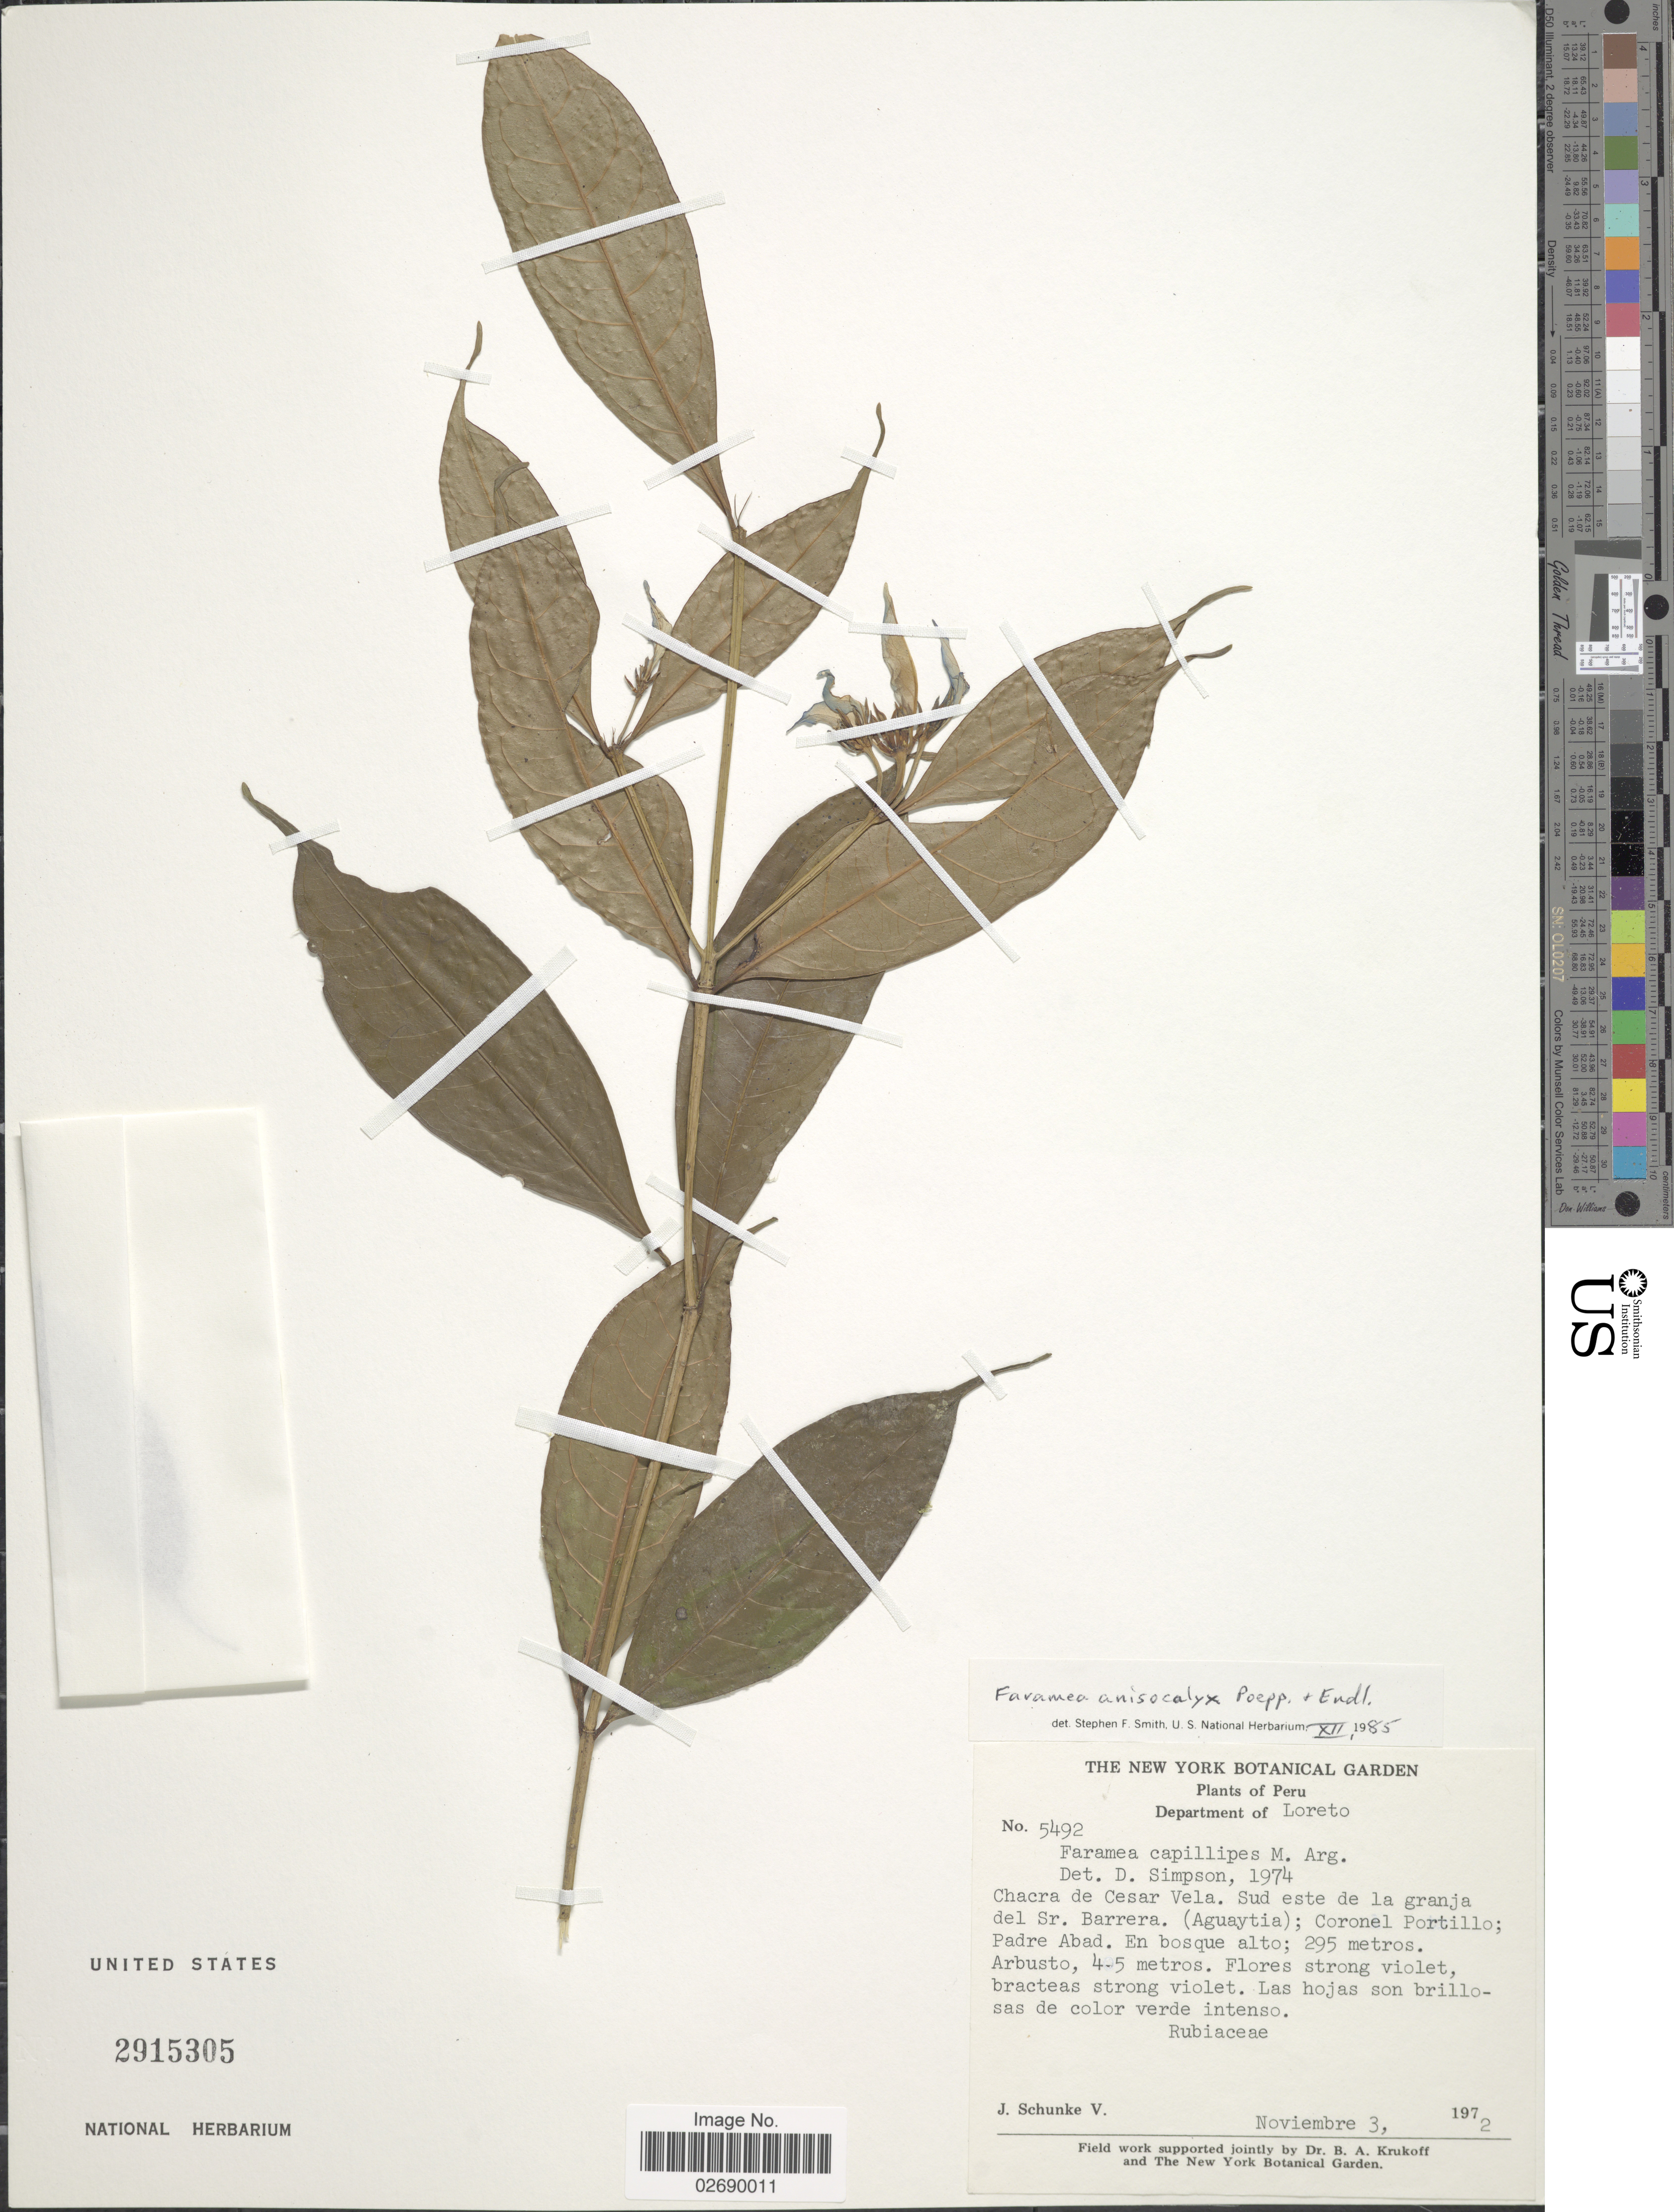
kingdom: Plantae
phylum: Tracheophyta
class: Magnoliopsida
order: Gentianales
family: Rubiaceae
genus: Faramea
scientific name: Faramea anisocalyx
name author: Poepp. & Endl.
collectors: J. Schunke Vigo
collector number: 5492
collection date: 1972-11-03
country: Peru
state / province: Loreto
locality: Chacra de Cesar Vela, Sud este de la granja del Sr. Barrera. (Aguaytia); Coronel Portillo; Padre Abad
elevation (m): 295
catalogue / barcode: US 2915305